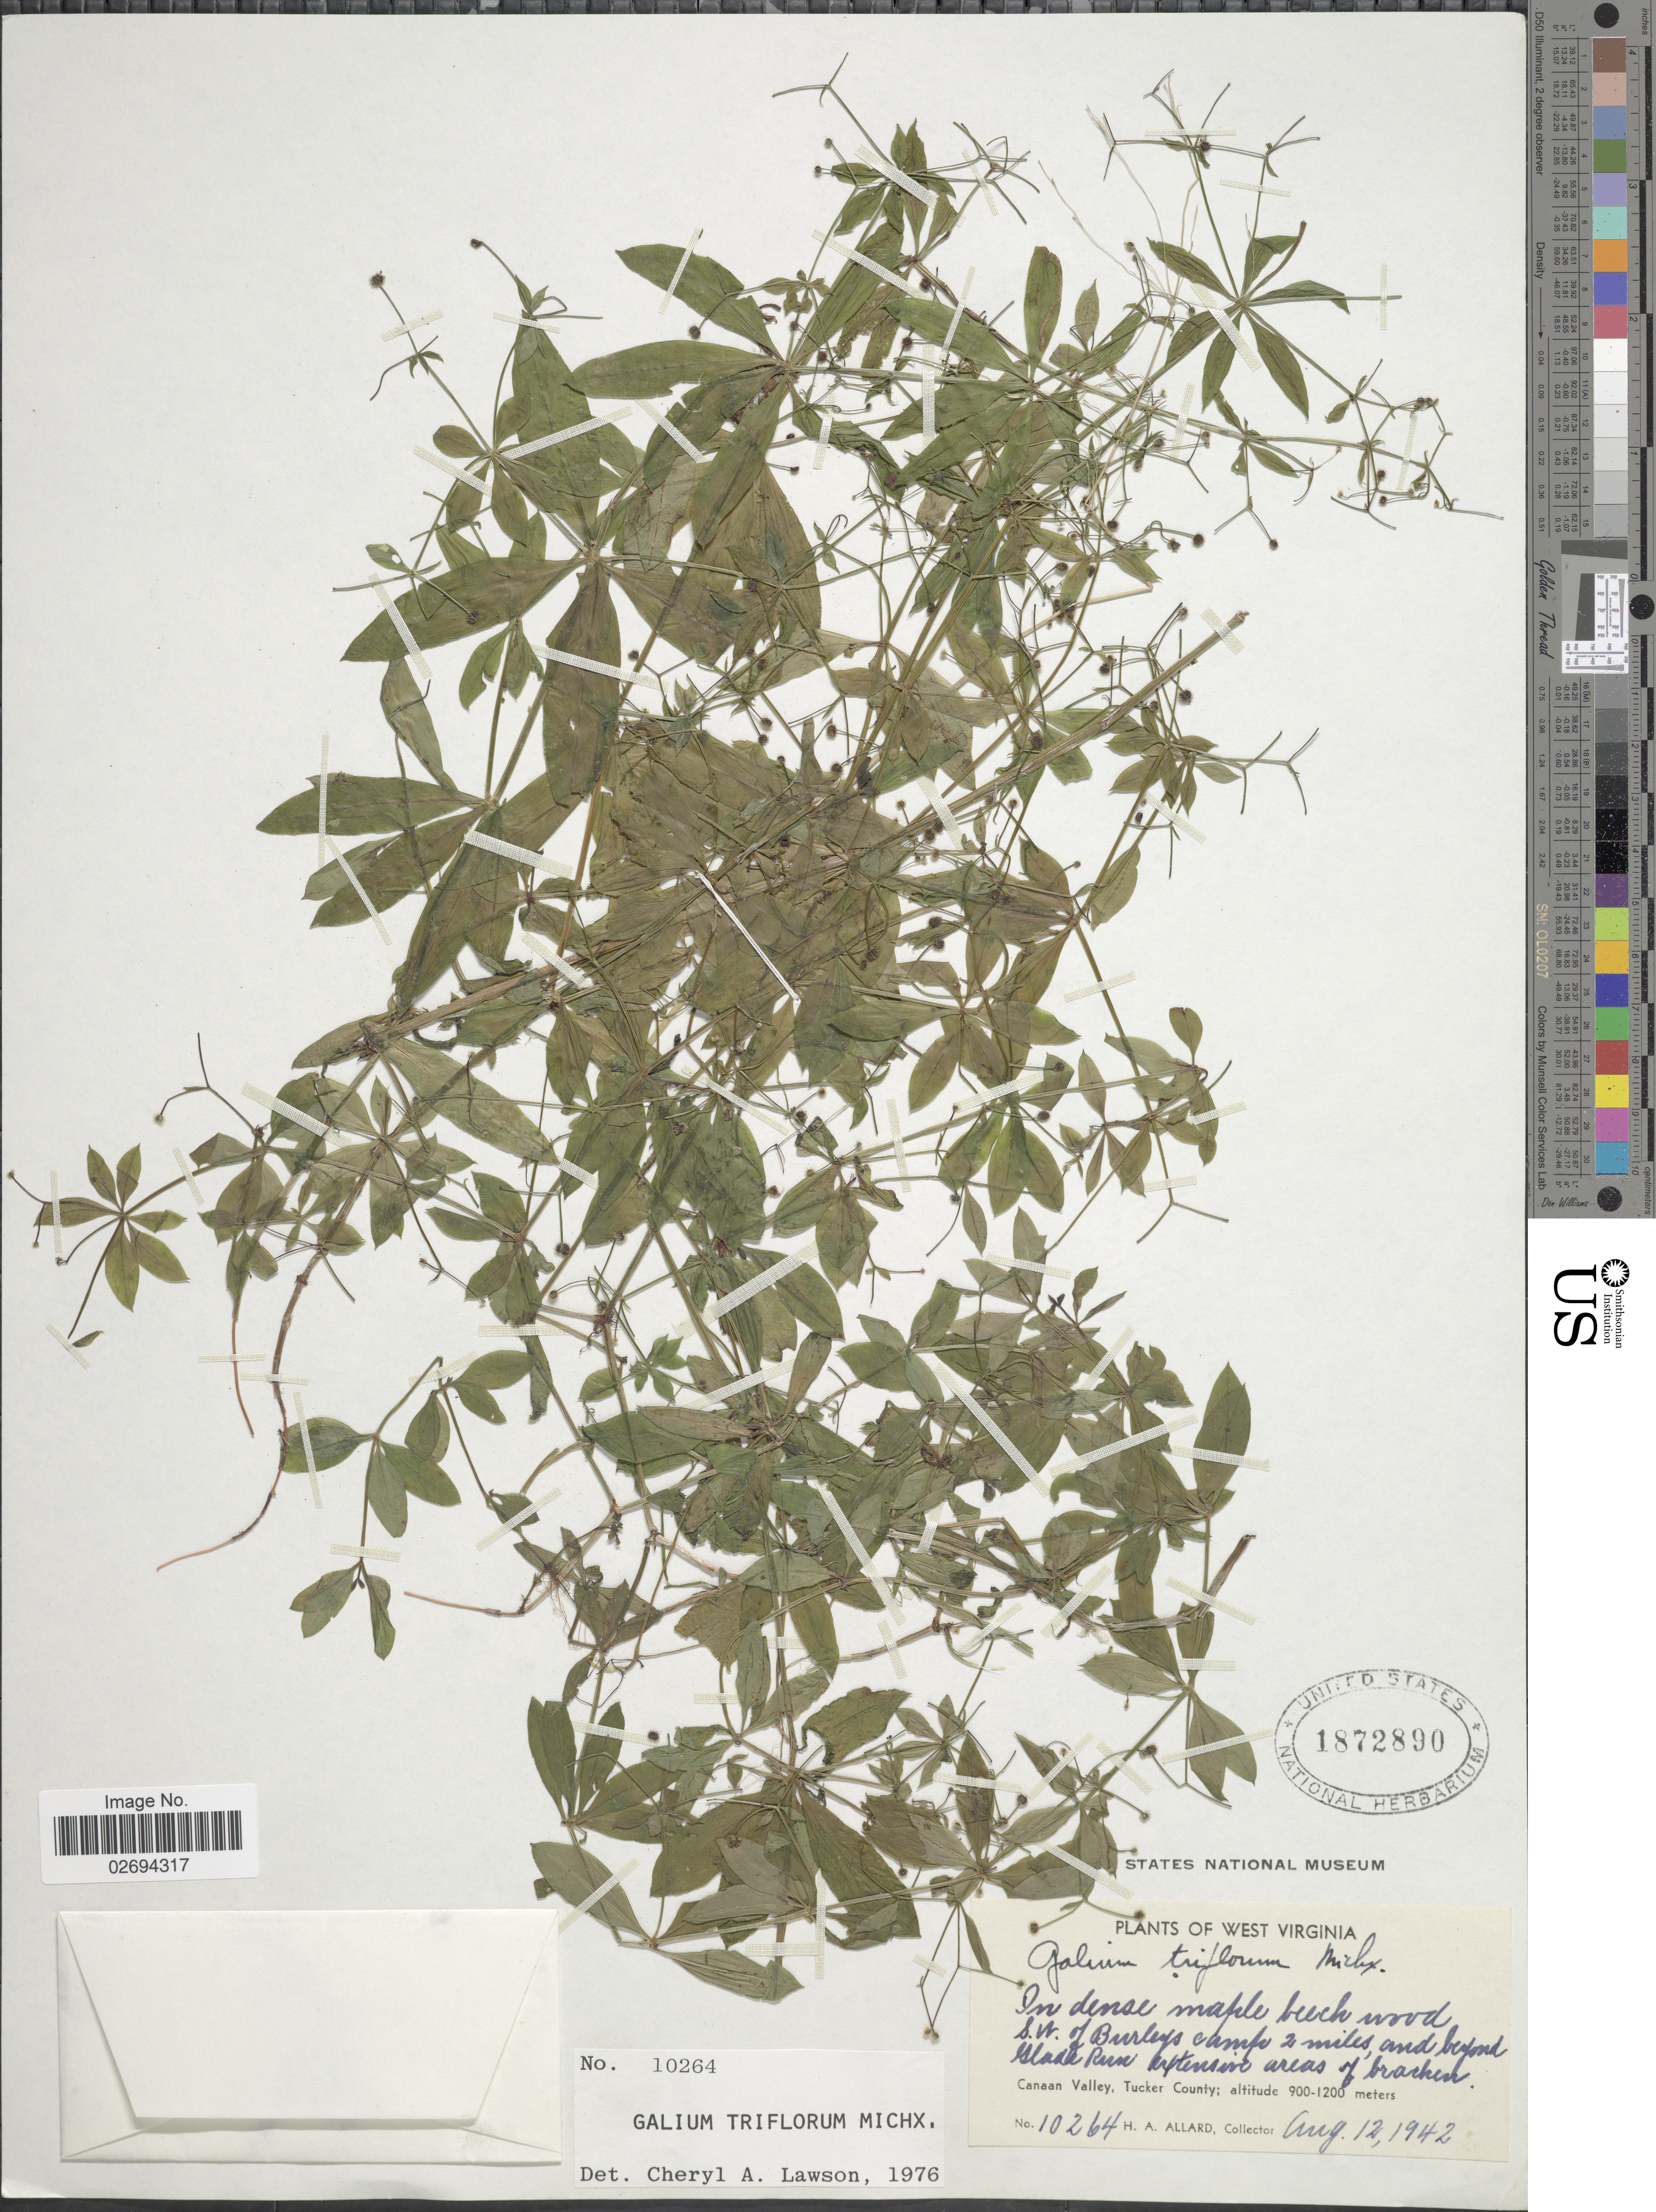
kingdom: Plantae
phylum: Tracheophyta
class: Magnoliopsida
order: Gentianales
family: Rubiaceae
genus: Galium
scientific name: Galium triflorum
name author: Michx.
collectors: H. A. Allard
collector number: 10264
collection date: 1942-08-12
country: United States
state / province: West Virginia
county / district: Tucker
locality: In dense maple beech wood S.W. of Burleys camp 2 miles, and beyond Glade Run, extensive areas of bracken. Canaan Valley, Tucker County.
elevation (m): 900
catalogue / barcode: US 1872890